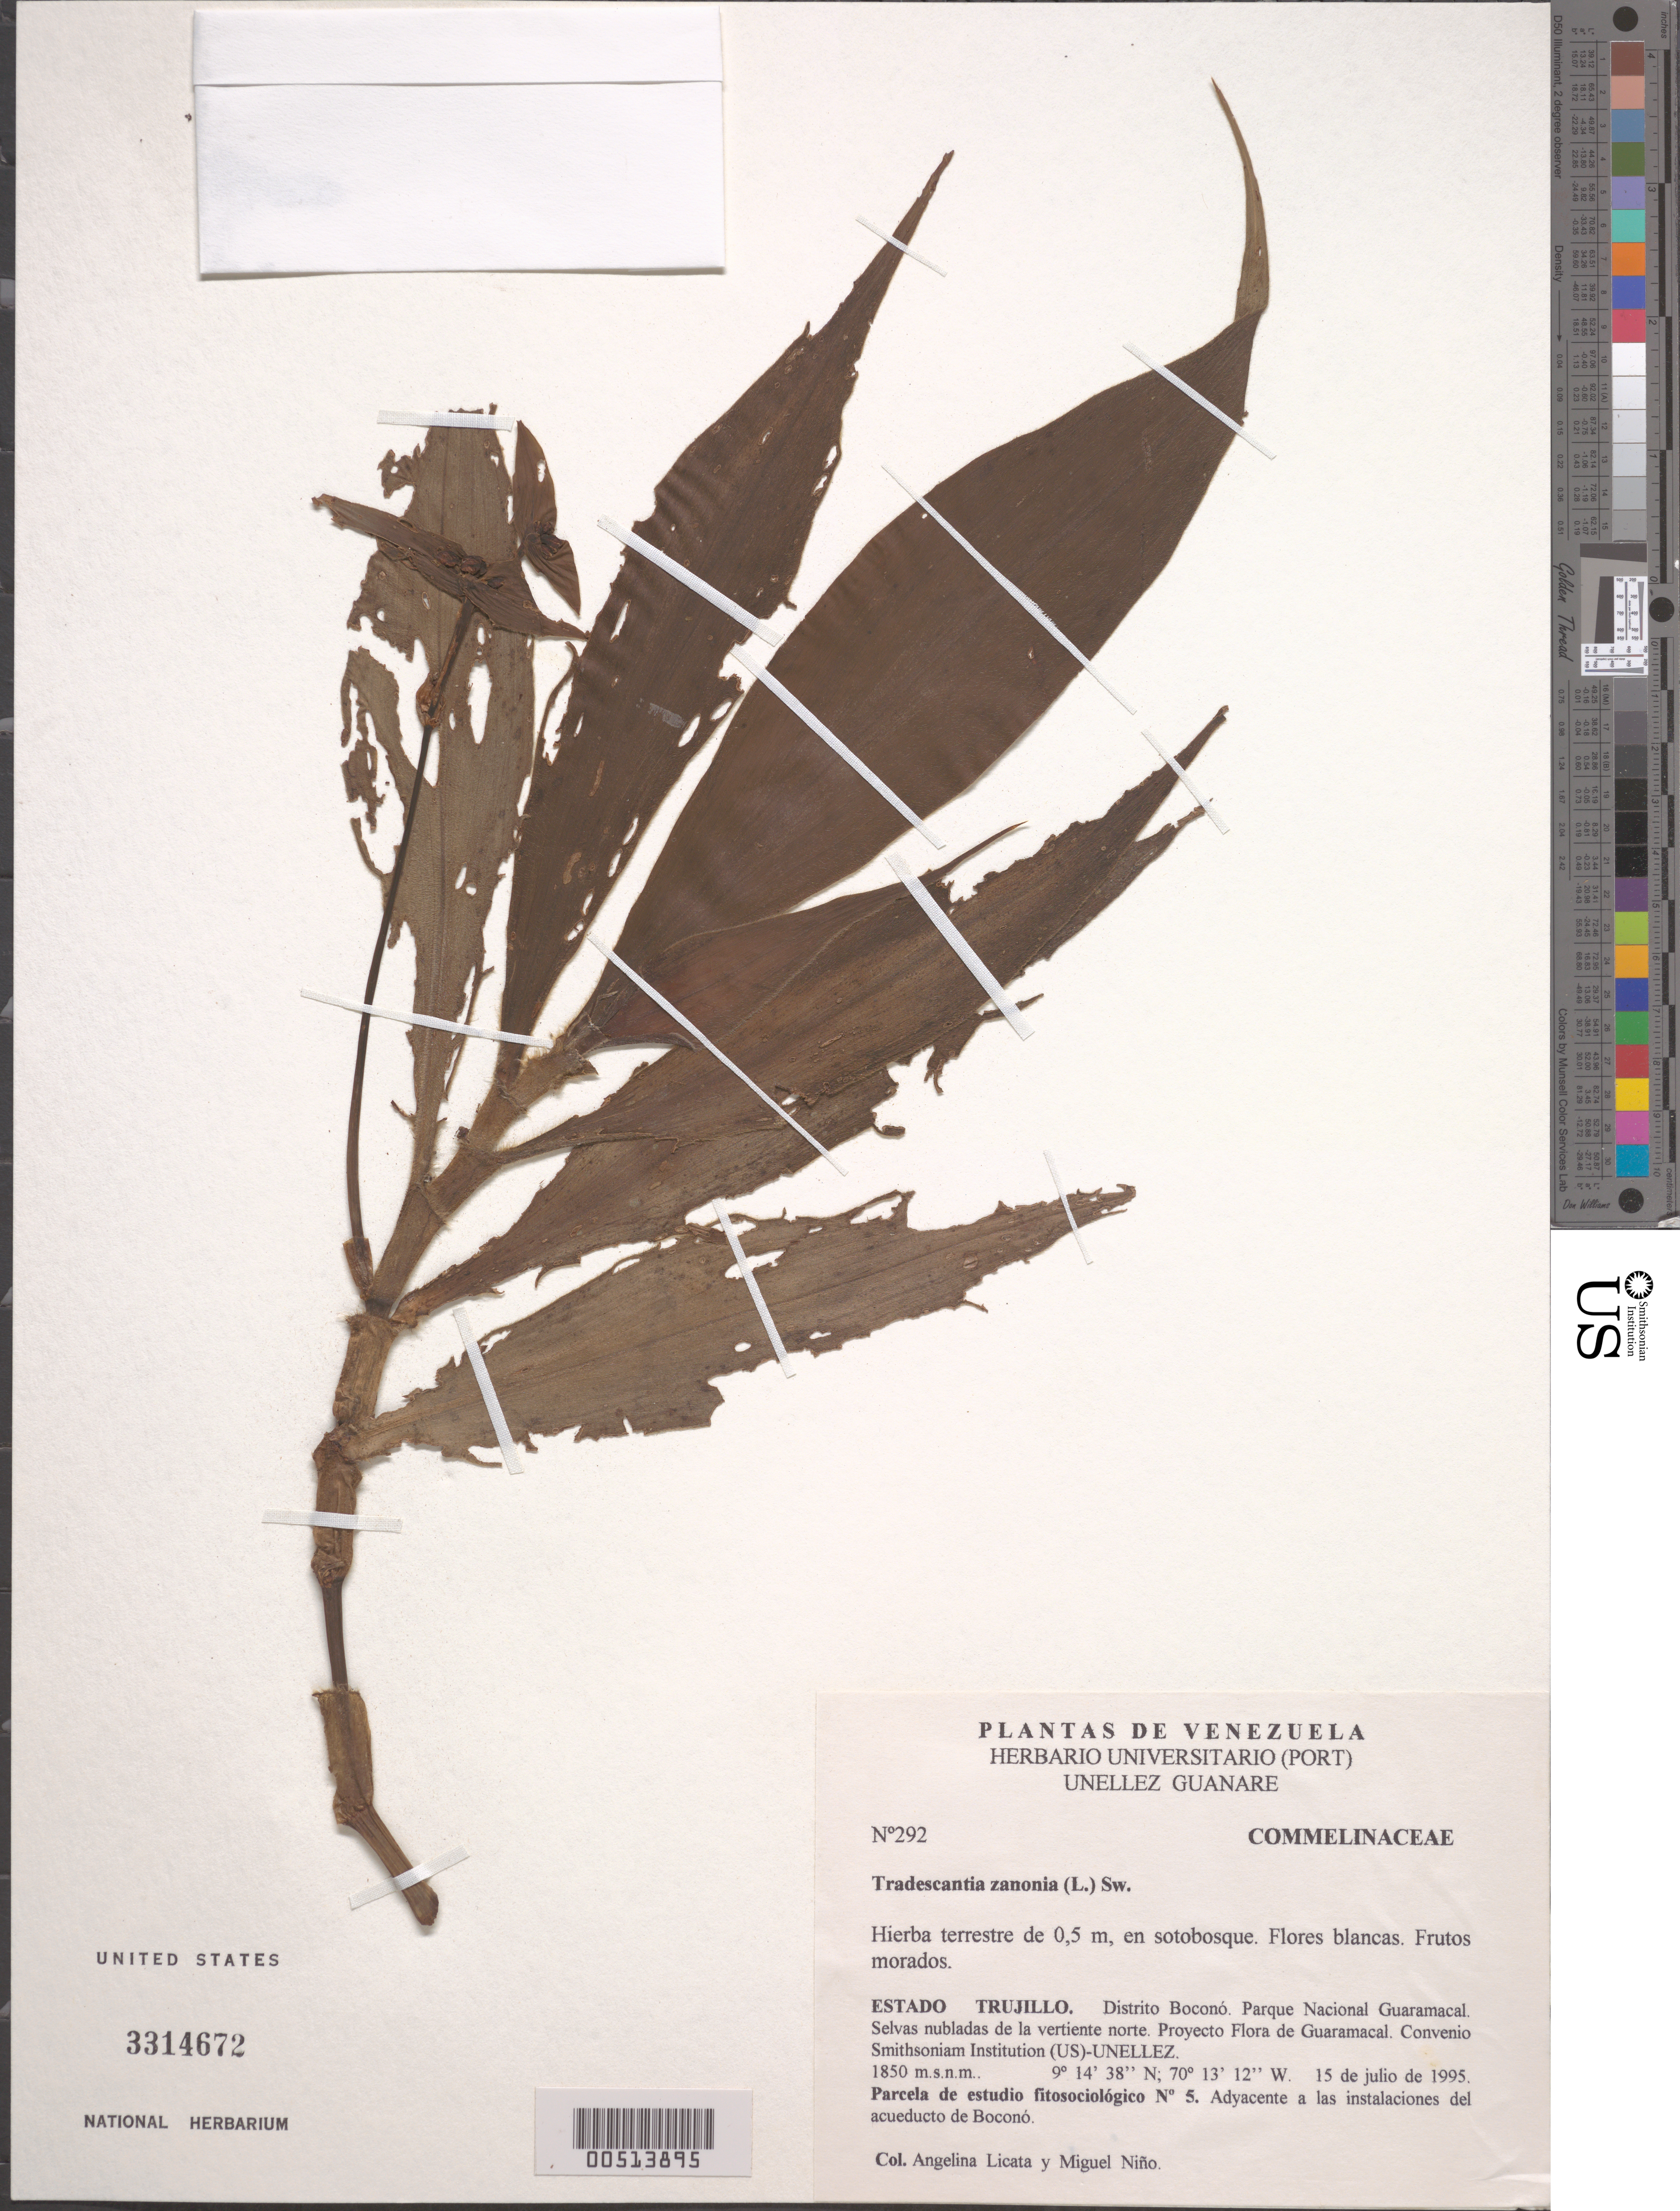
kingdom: Plantae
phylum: Tracheophyta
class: Liliopsida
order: Commelinales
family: Commelinaceae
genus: Tradescantia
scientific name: Tradescantia zanonia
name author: (L.) Sw.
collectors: A. Licata & S. M. Niño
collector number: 292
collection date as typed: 15 Jul 1995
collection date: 1995-07-15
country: Venezuela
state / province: Trujillo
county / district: Boconó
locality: Parque Nacional Guaramacal, vertiente N, adyacente a las instalaciones del acueducto de Boconó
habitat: Selva nubladas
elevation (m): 1850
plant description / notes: MO, PORT, US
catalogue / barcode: US 3314672